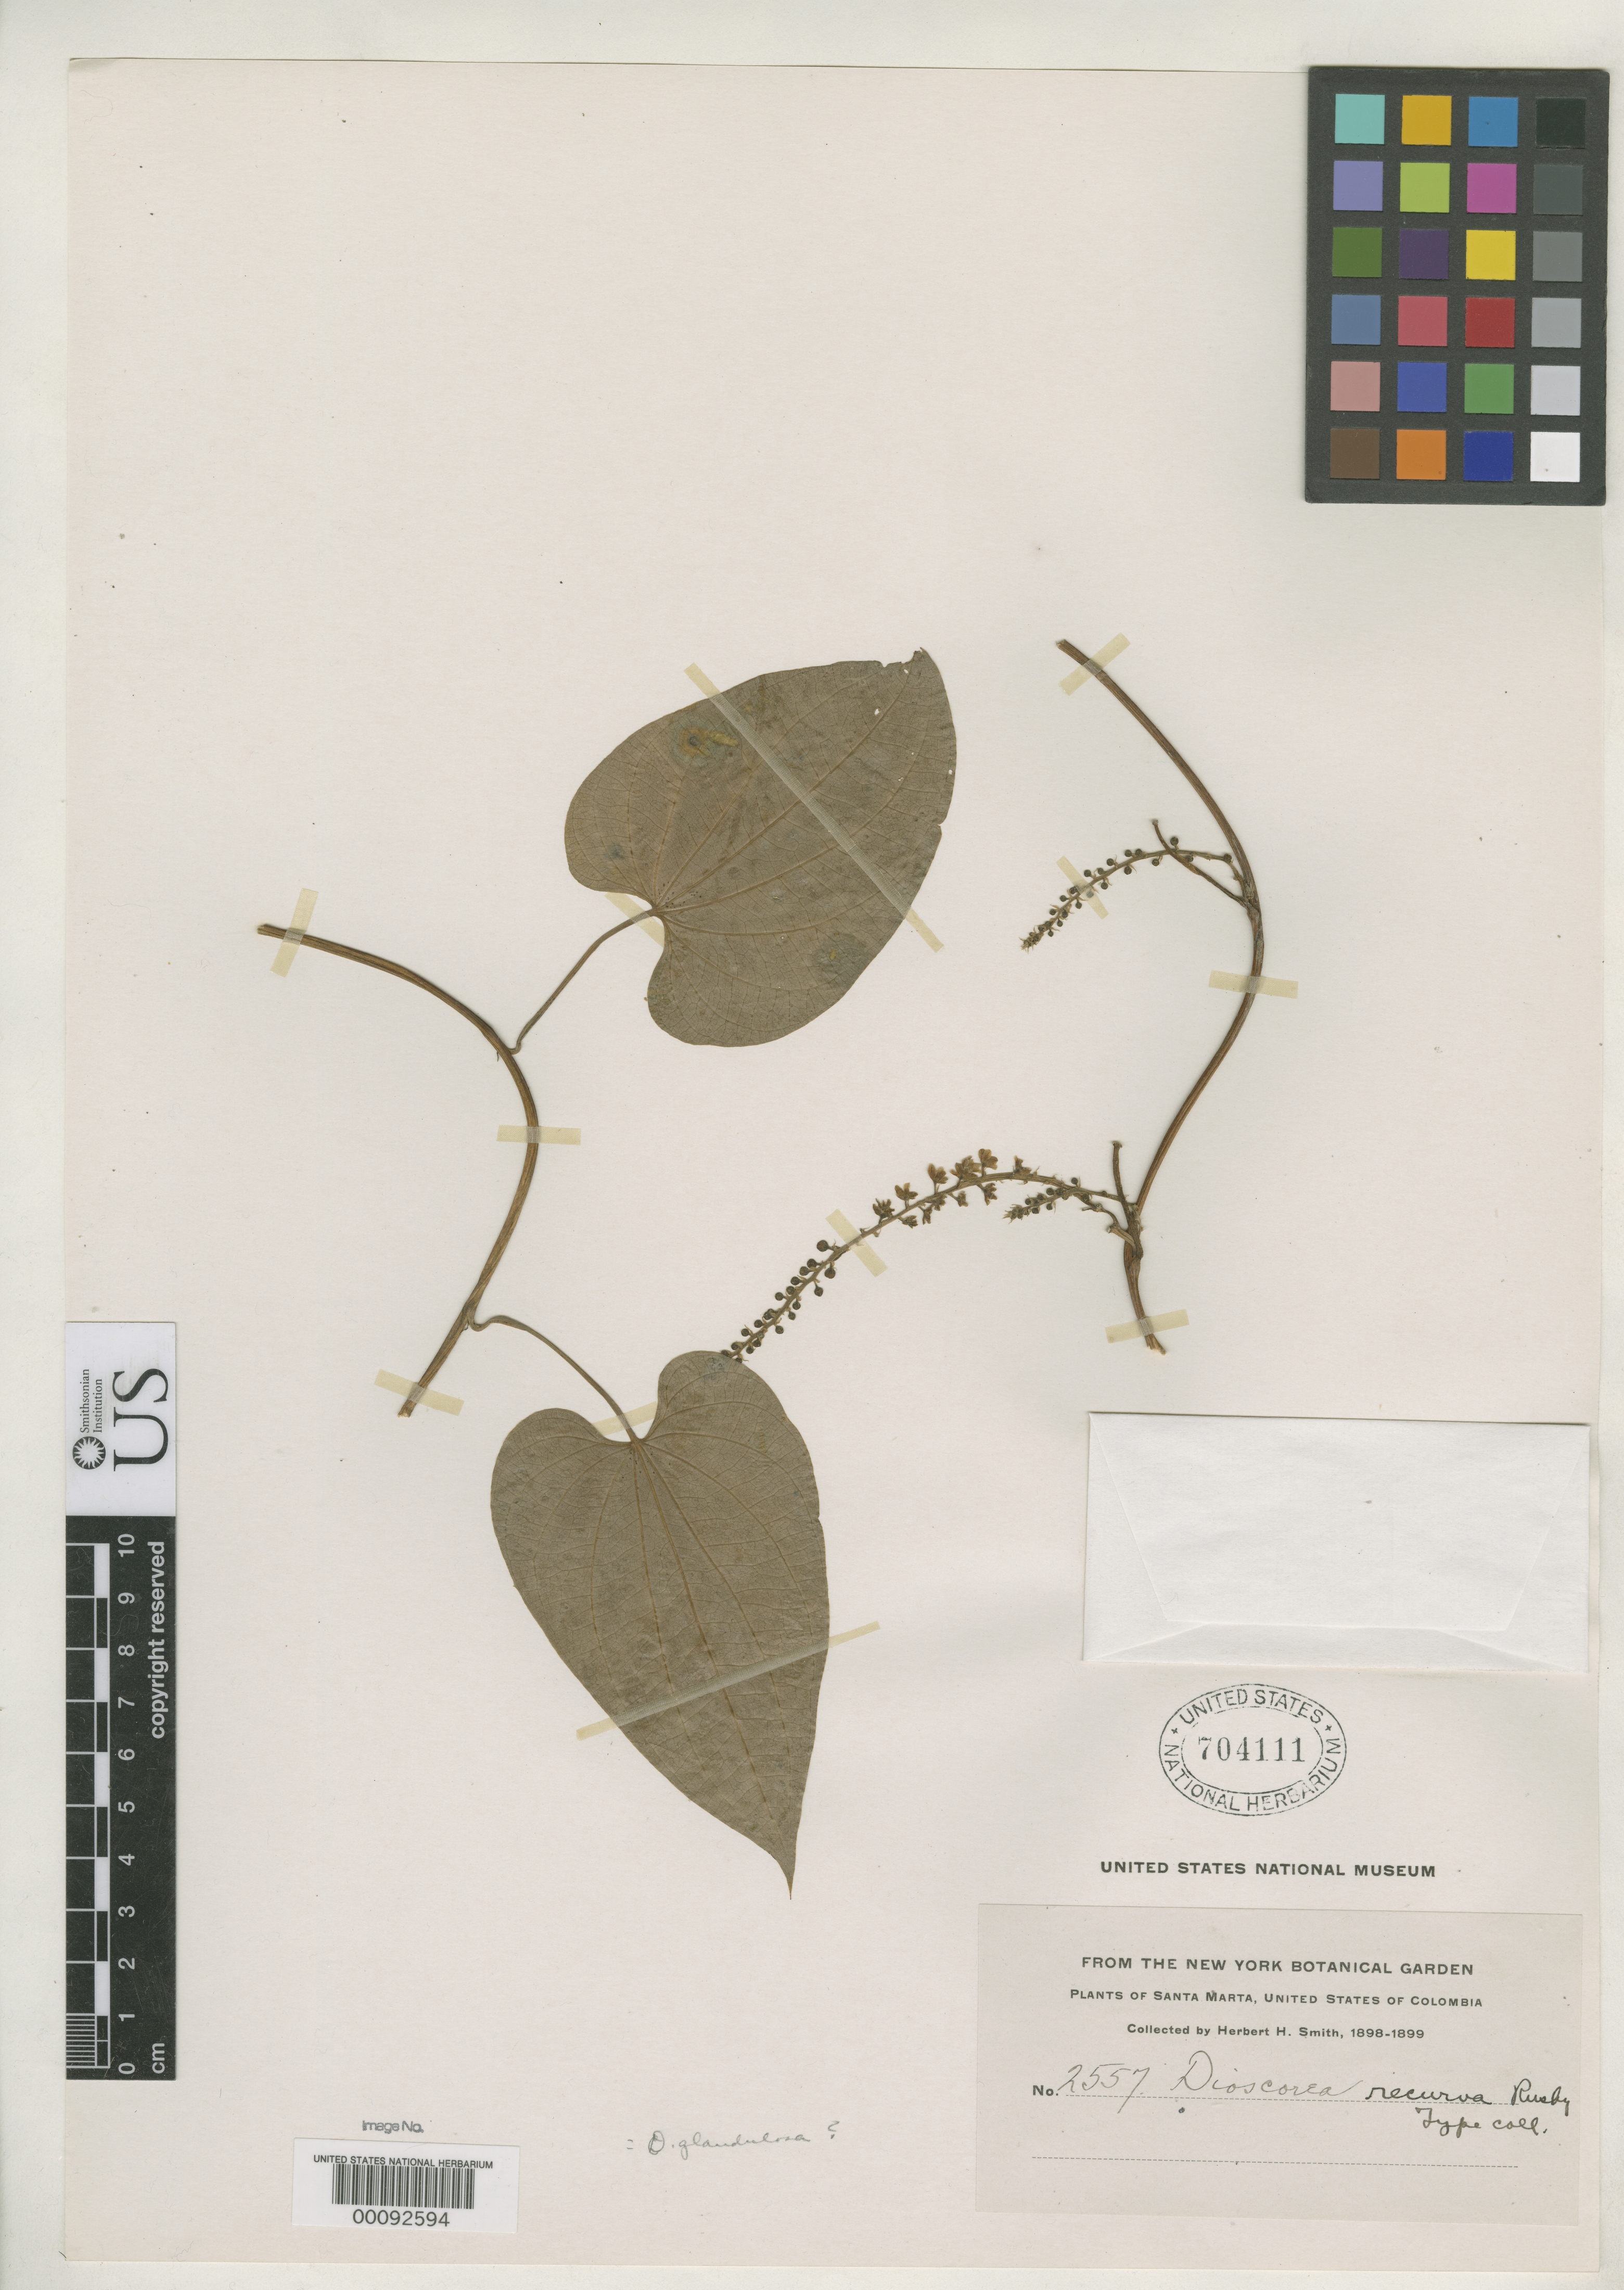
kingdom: Plantae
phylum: Tracheophyta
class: Liliopsida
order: Dioscoreales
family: Dioscoreaceae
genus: Dioscorea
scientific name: Dioscorea recurva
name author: Rusby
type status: Isotype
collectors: Herbert H. Smith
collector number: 2557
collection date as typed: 19 Oct 1898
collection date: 1898-10-19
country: Colombia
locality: Near Agua Dulce.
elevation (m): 671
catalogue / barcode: US 704111